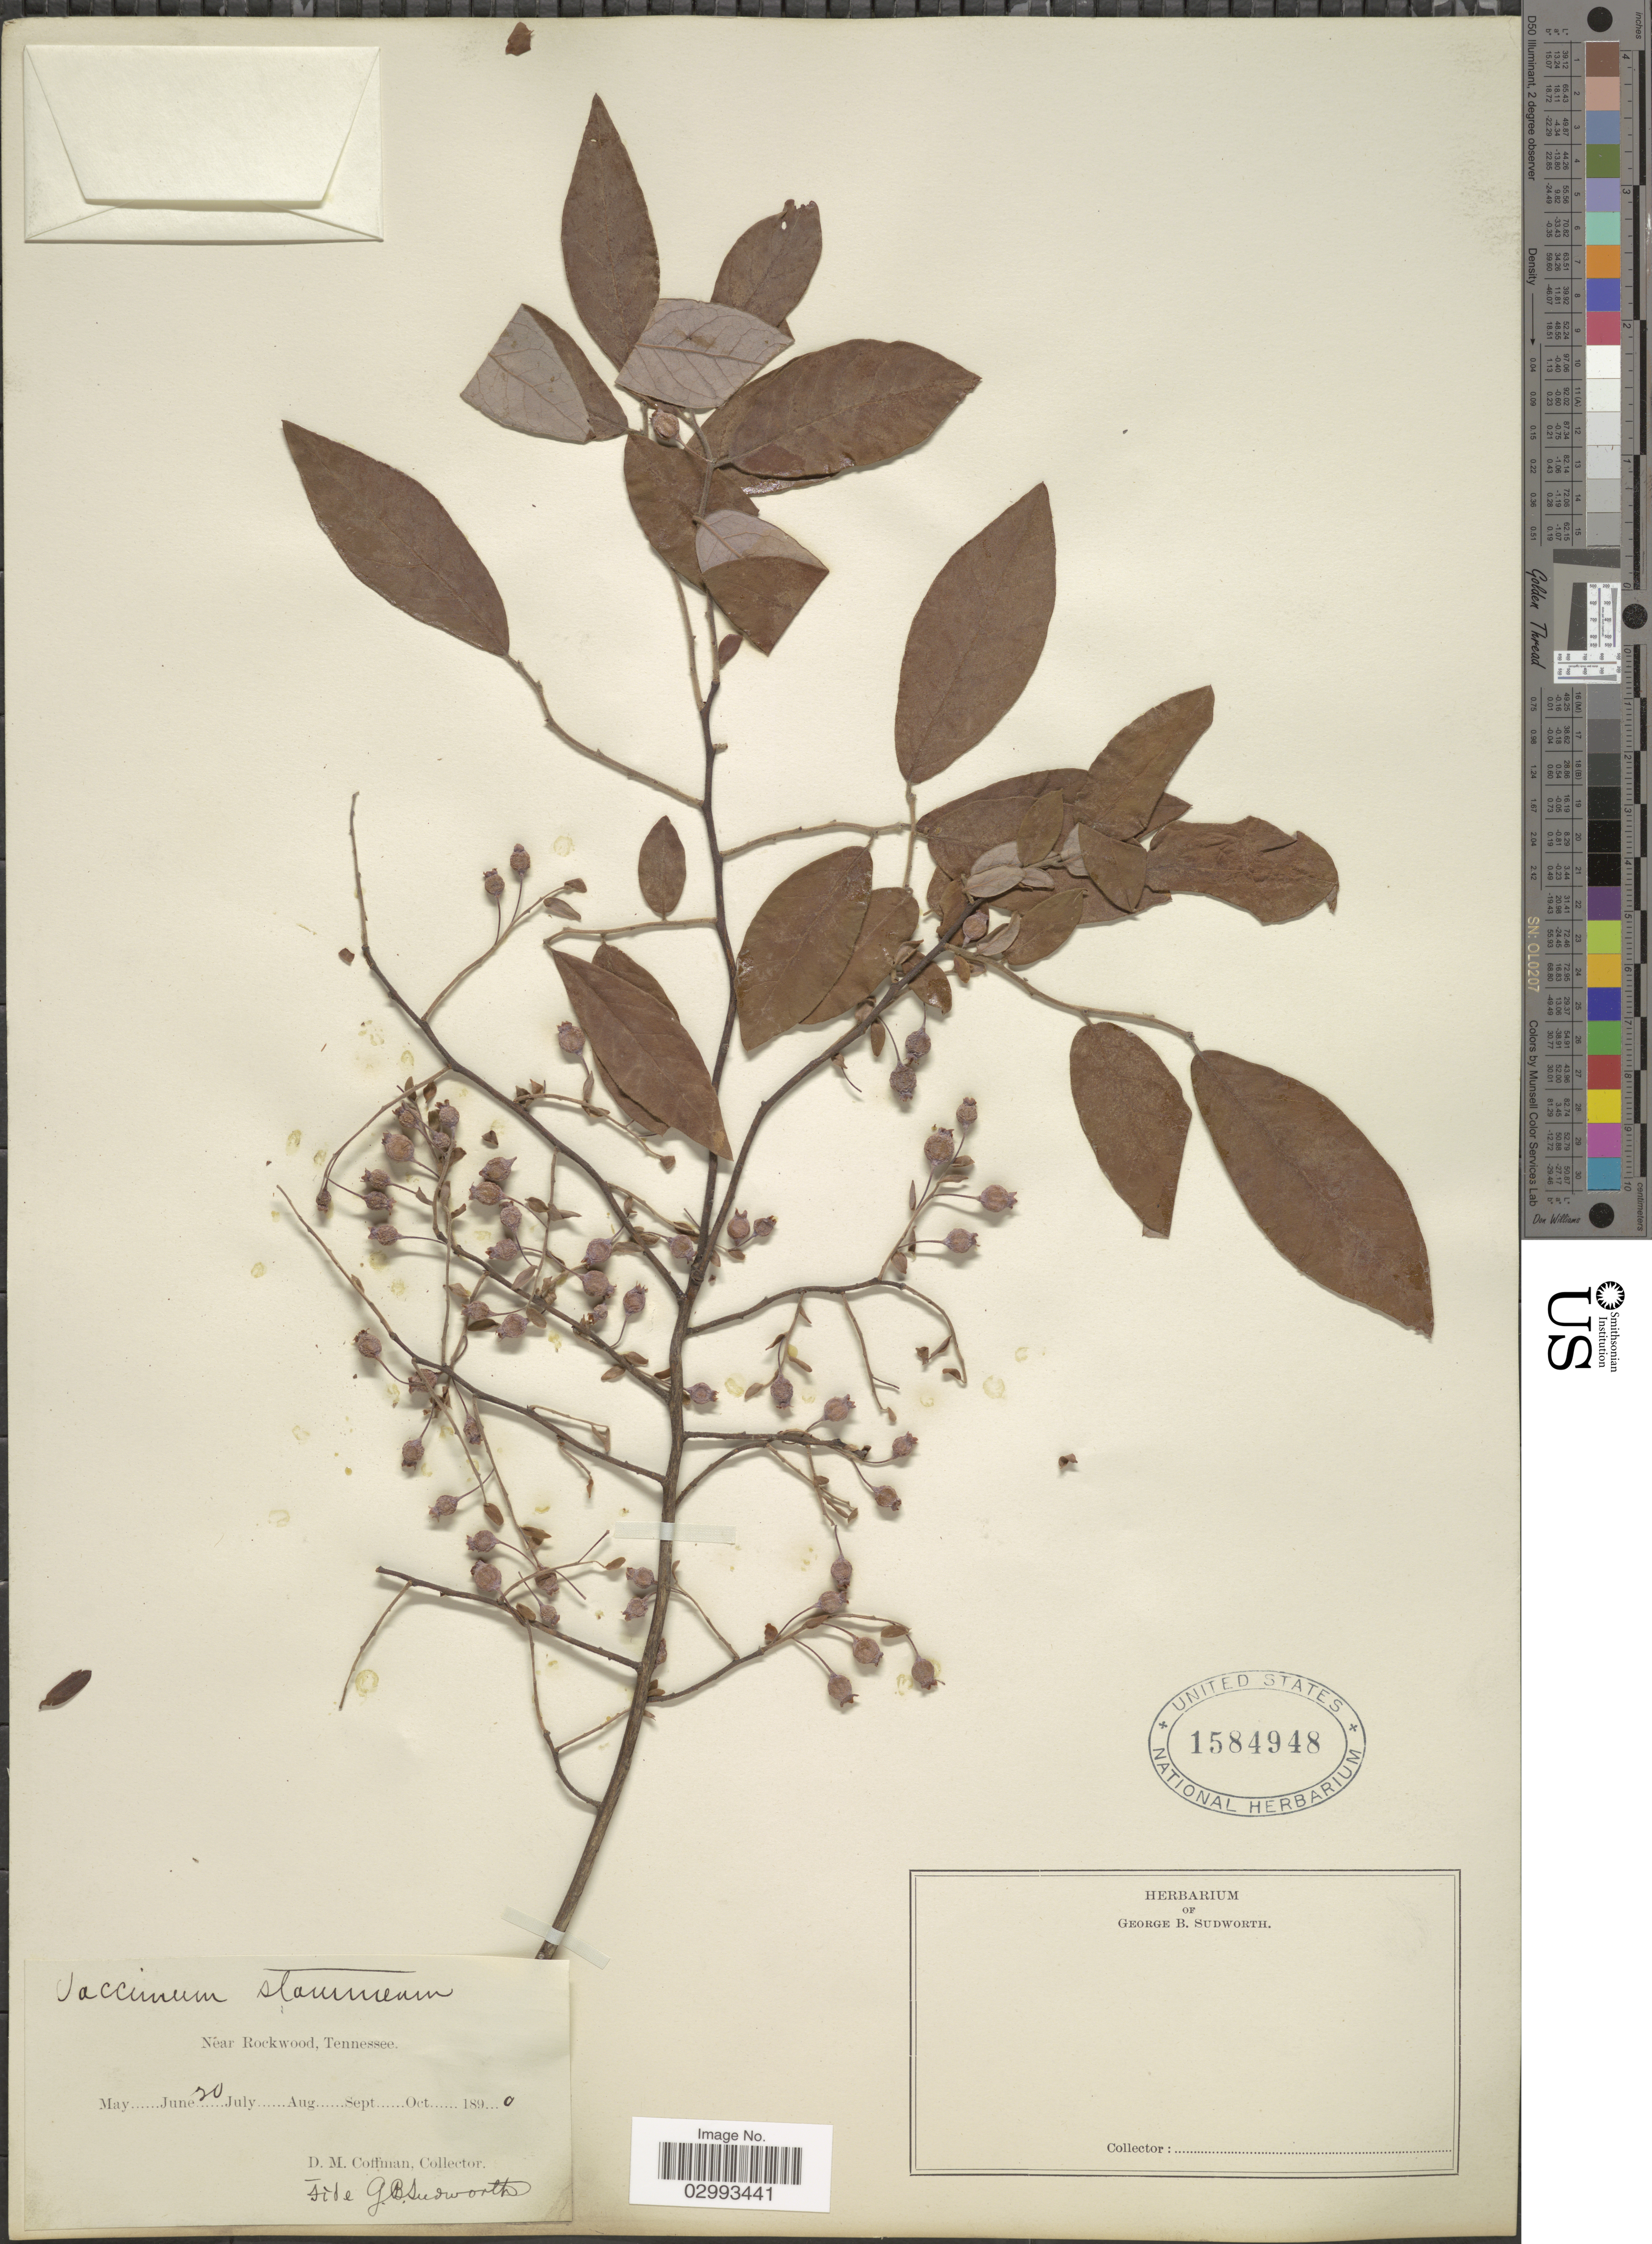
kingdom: Plantae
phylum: Tracheophyta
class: Magnoliopsida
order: Ericales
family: Ericaceae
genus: Polycodium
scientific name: Polycodium stamineum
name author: (L.) Greene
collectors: D. M. Coffman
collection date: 1890-06-20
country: United States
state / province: Tennessee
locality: Near Rockwood.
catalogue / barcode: US 1584948